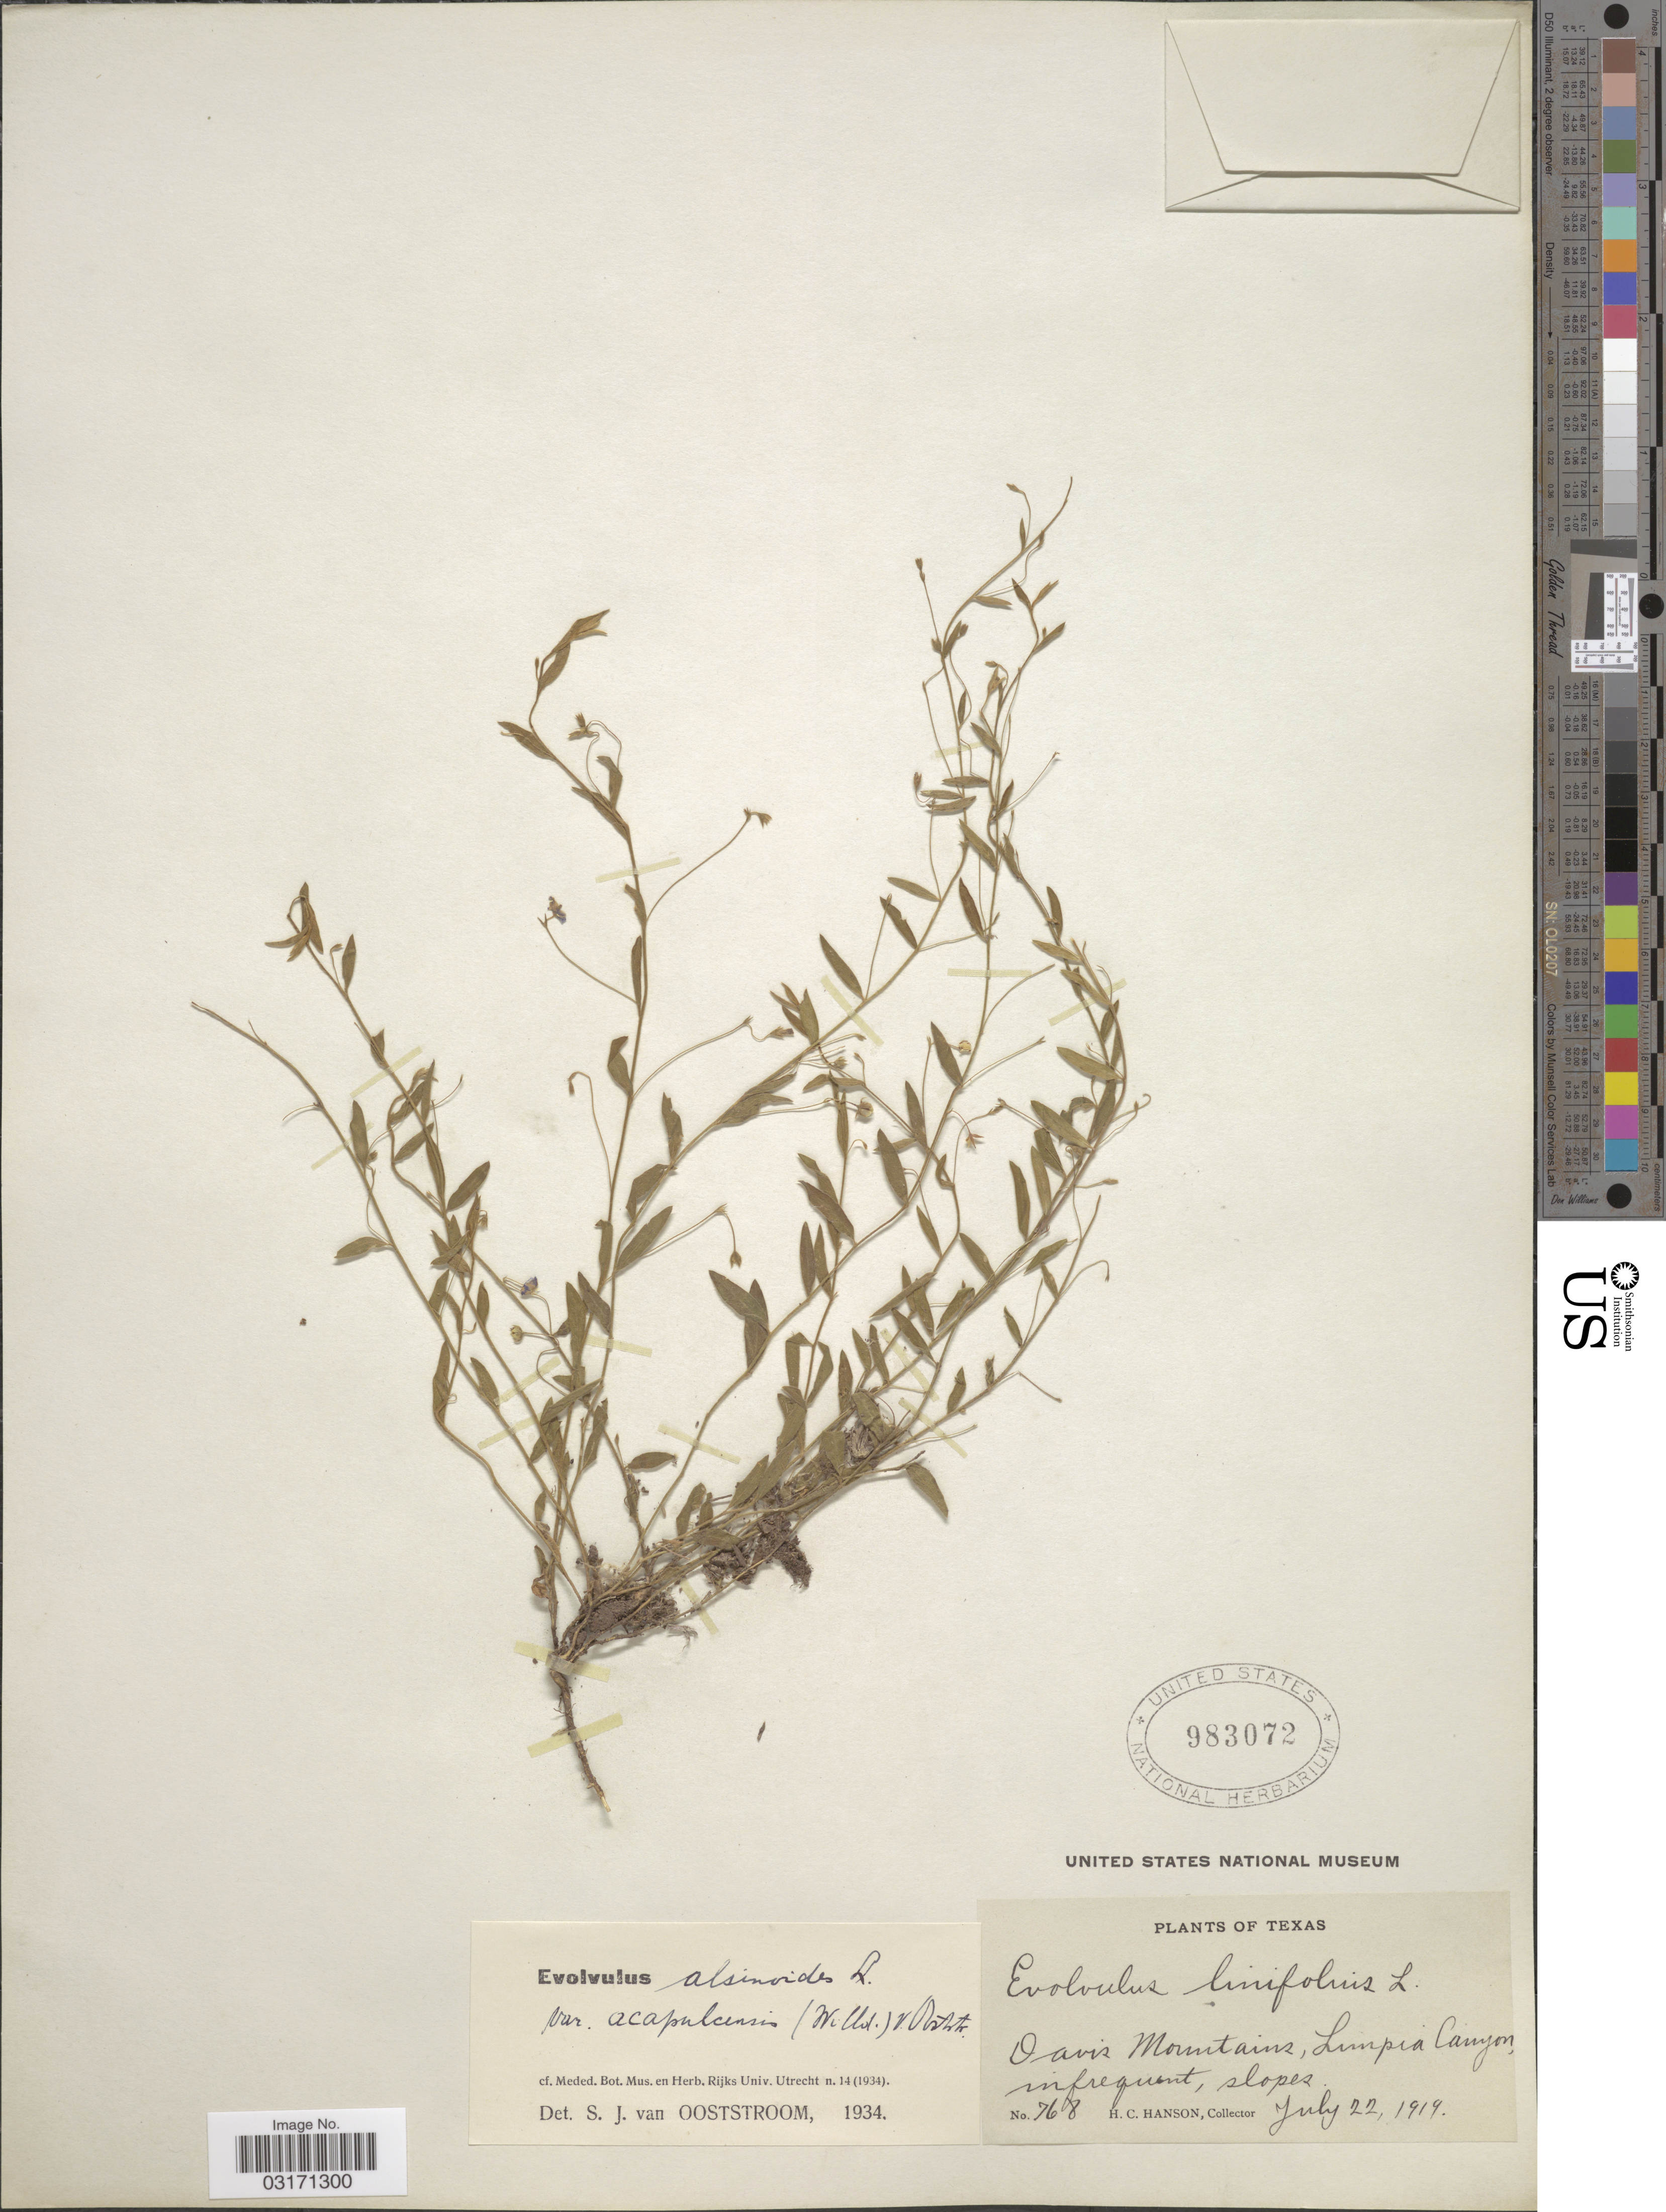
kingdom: Plantae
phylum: Tracheophyta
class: Magnoliopsida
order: Solanales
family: Convolvulaceae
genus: Evolvulus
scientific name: Evolvulus alsinoides var. acapulcensis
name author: (Willd. ex Schult.) Ooststr.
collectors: H. Hanson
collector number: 768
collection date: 1919-07-22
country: United States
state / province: Texas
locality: Davis Mountains, Limpia Canyon.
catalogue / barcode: US 983072